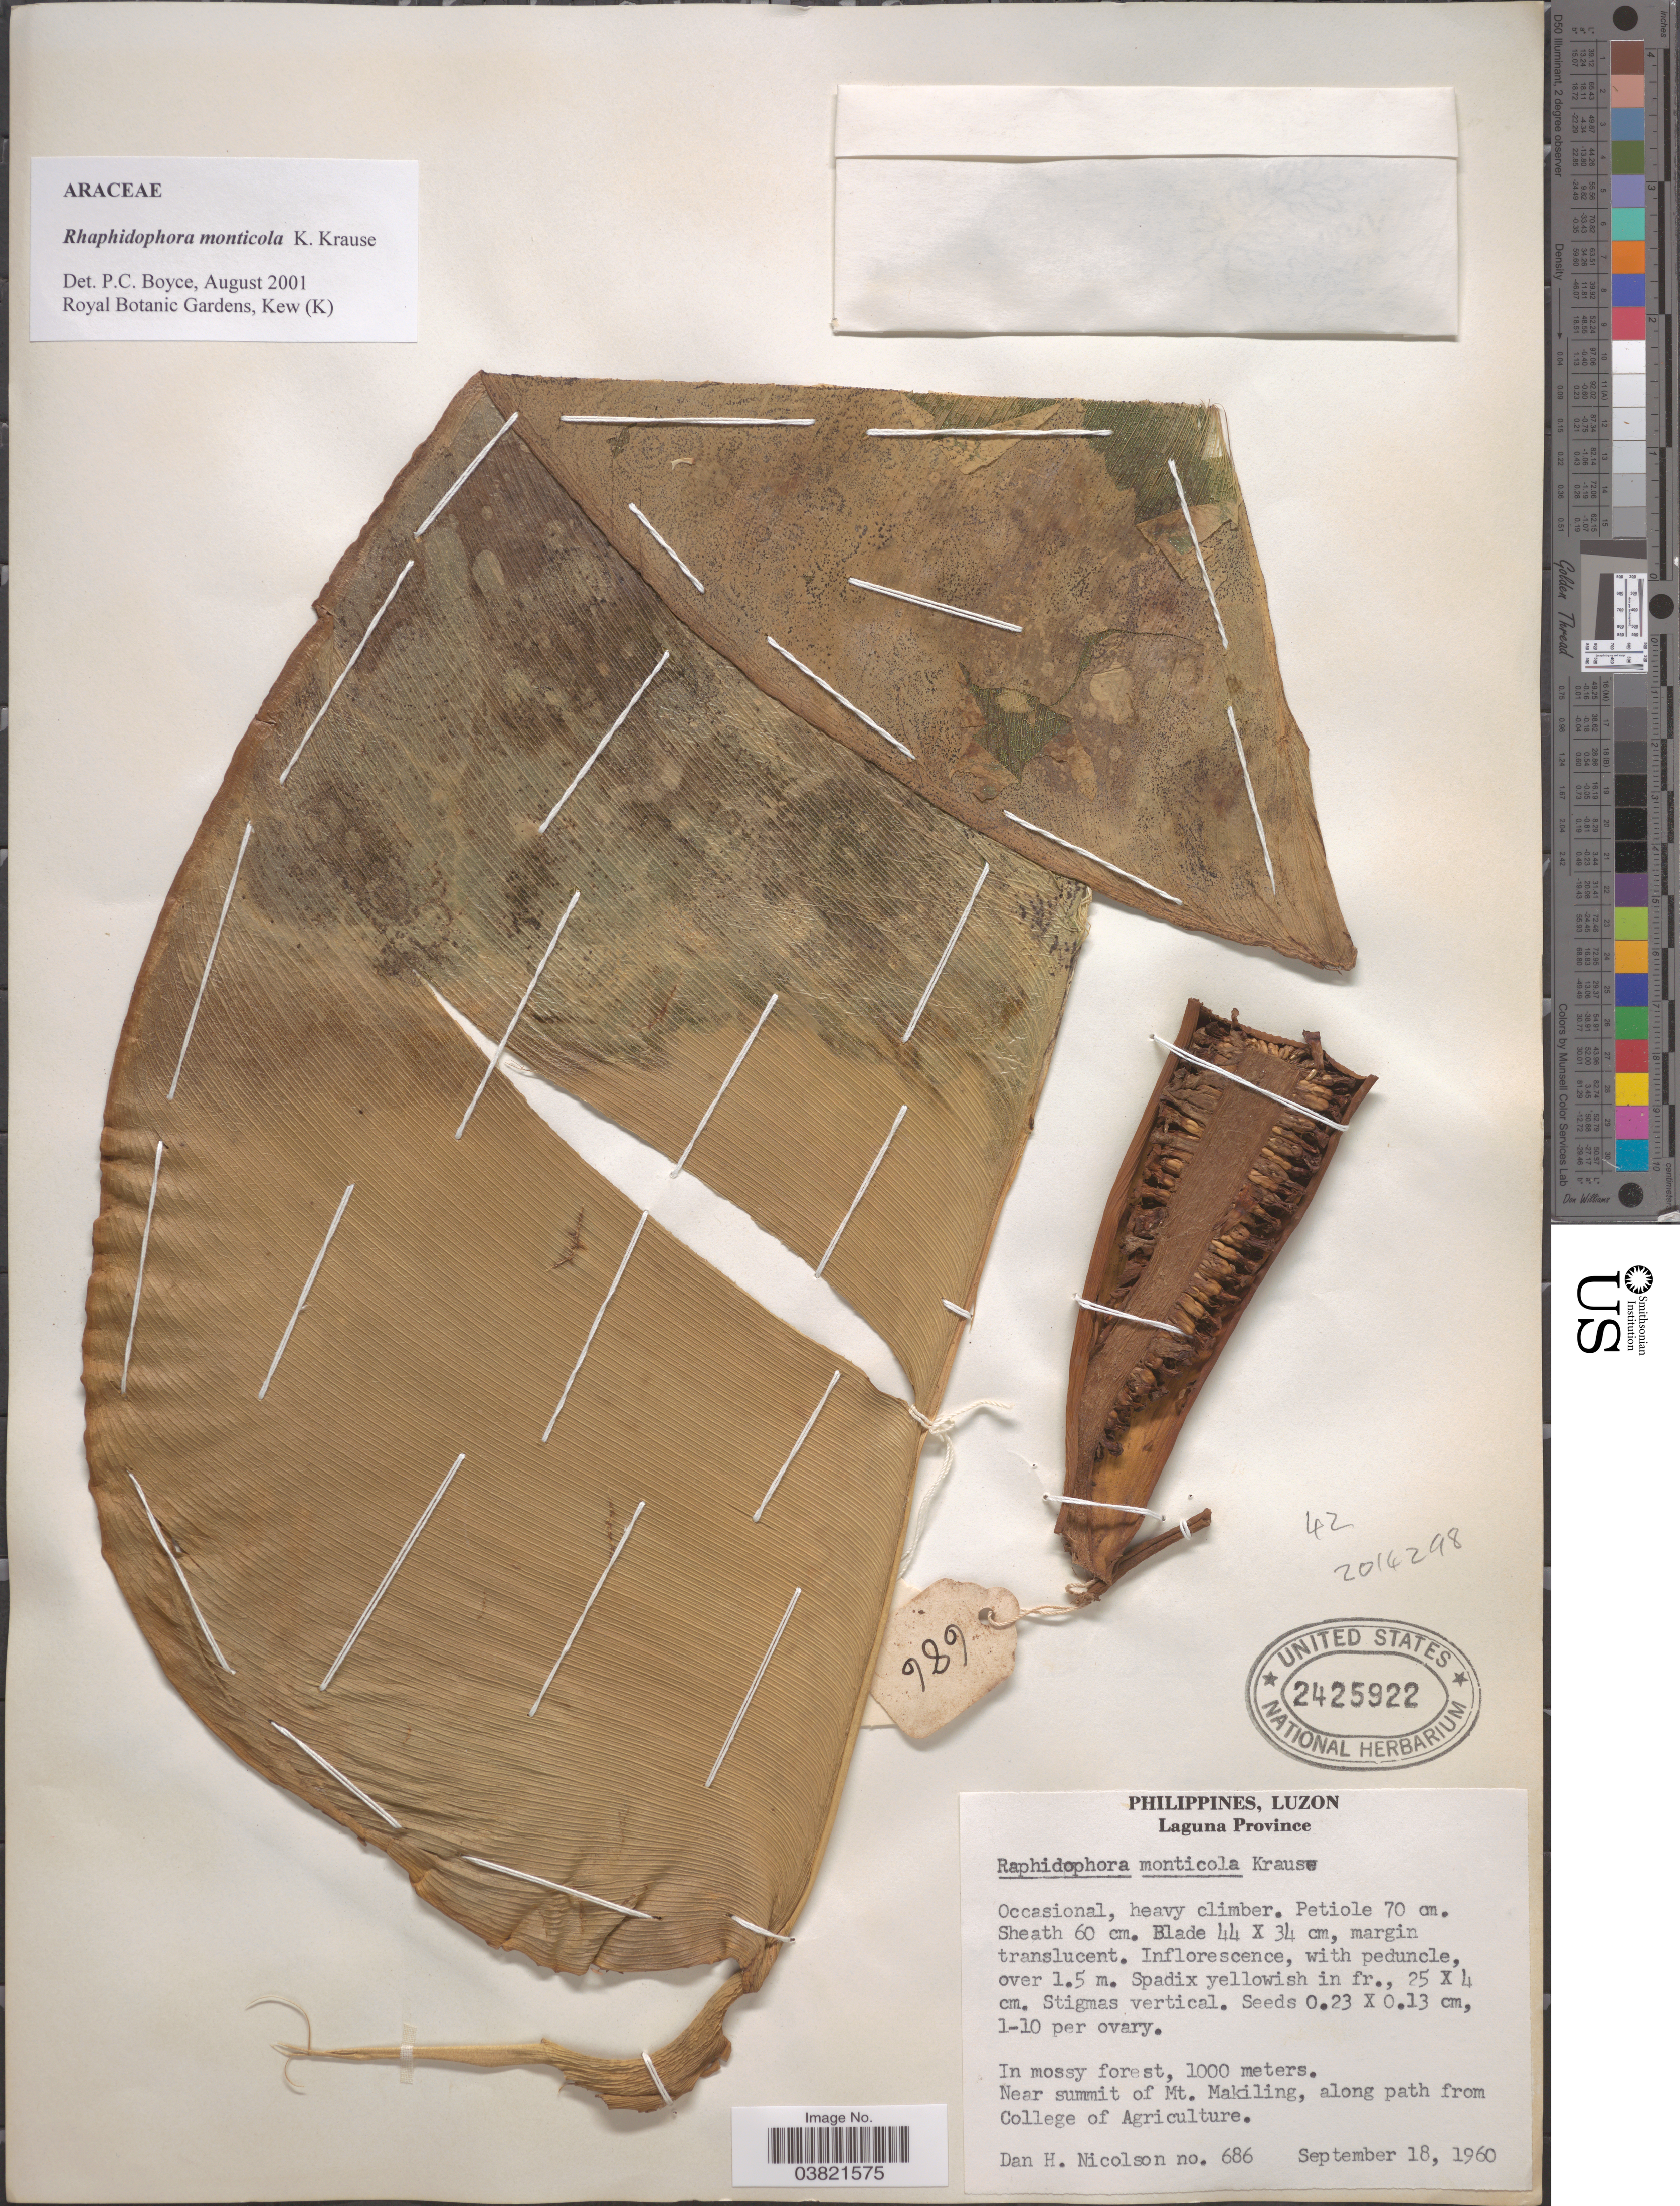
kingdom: Plantae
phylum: Tracheophyta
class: Liliopsida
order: Alismatales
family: Araceae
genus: Rhaphidophora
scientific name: Rhaphidophora monticola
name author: K. Krause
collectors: D. H. Nicolson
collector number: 686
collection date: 1960-09-18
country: Philippines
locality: Luzon. Laguna Province. Near summit of Mt. Makiling, along path from College of Agriculture.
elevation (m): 1000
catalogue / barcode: US 2425922